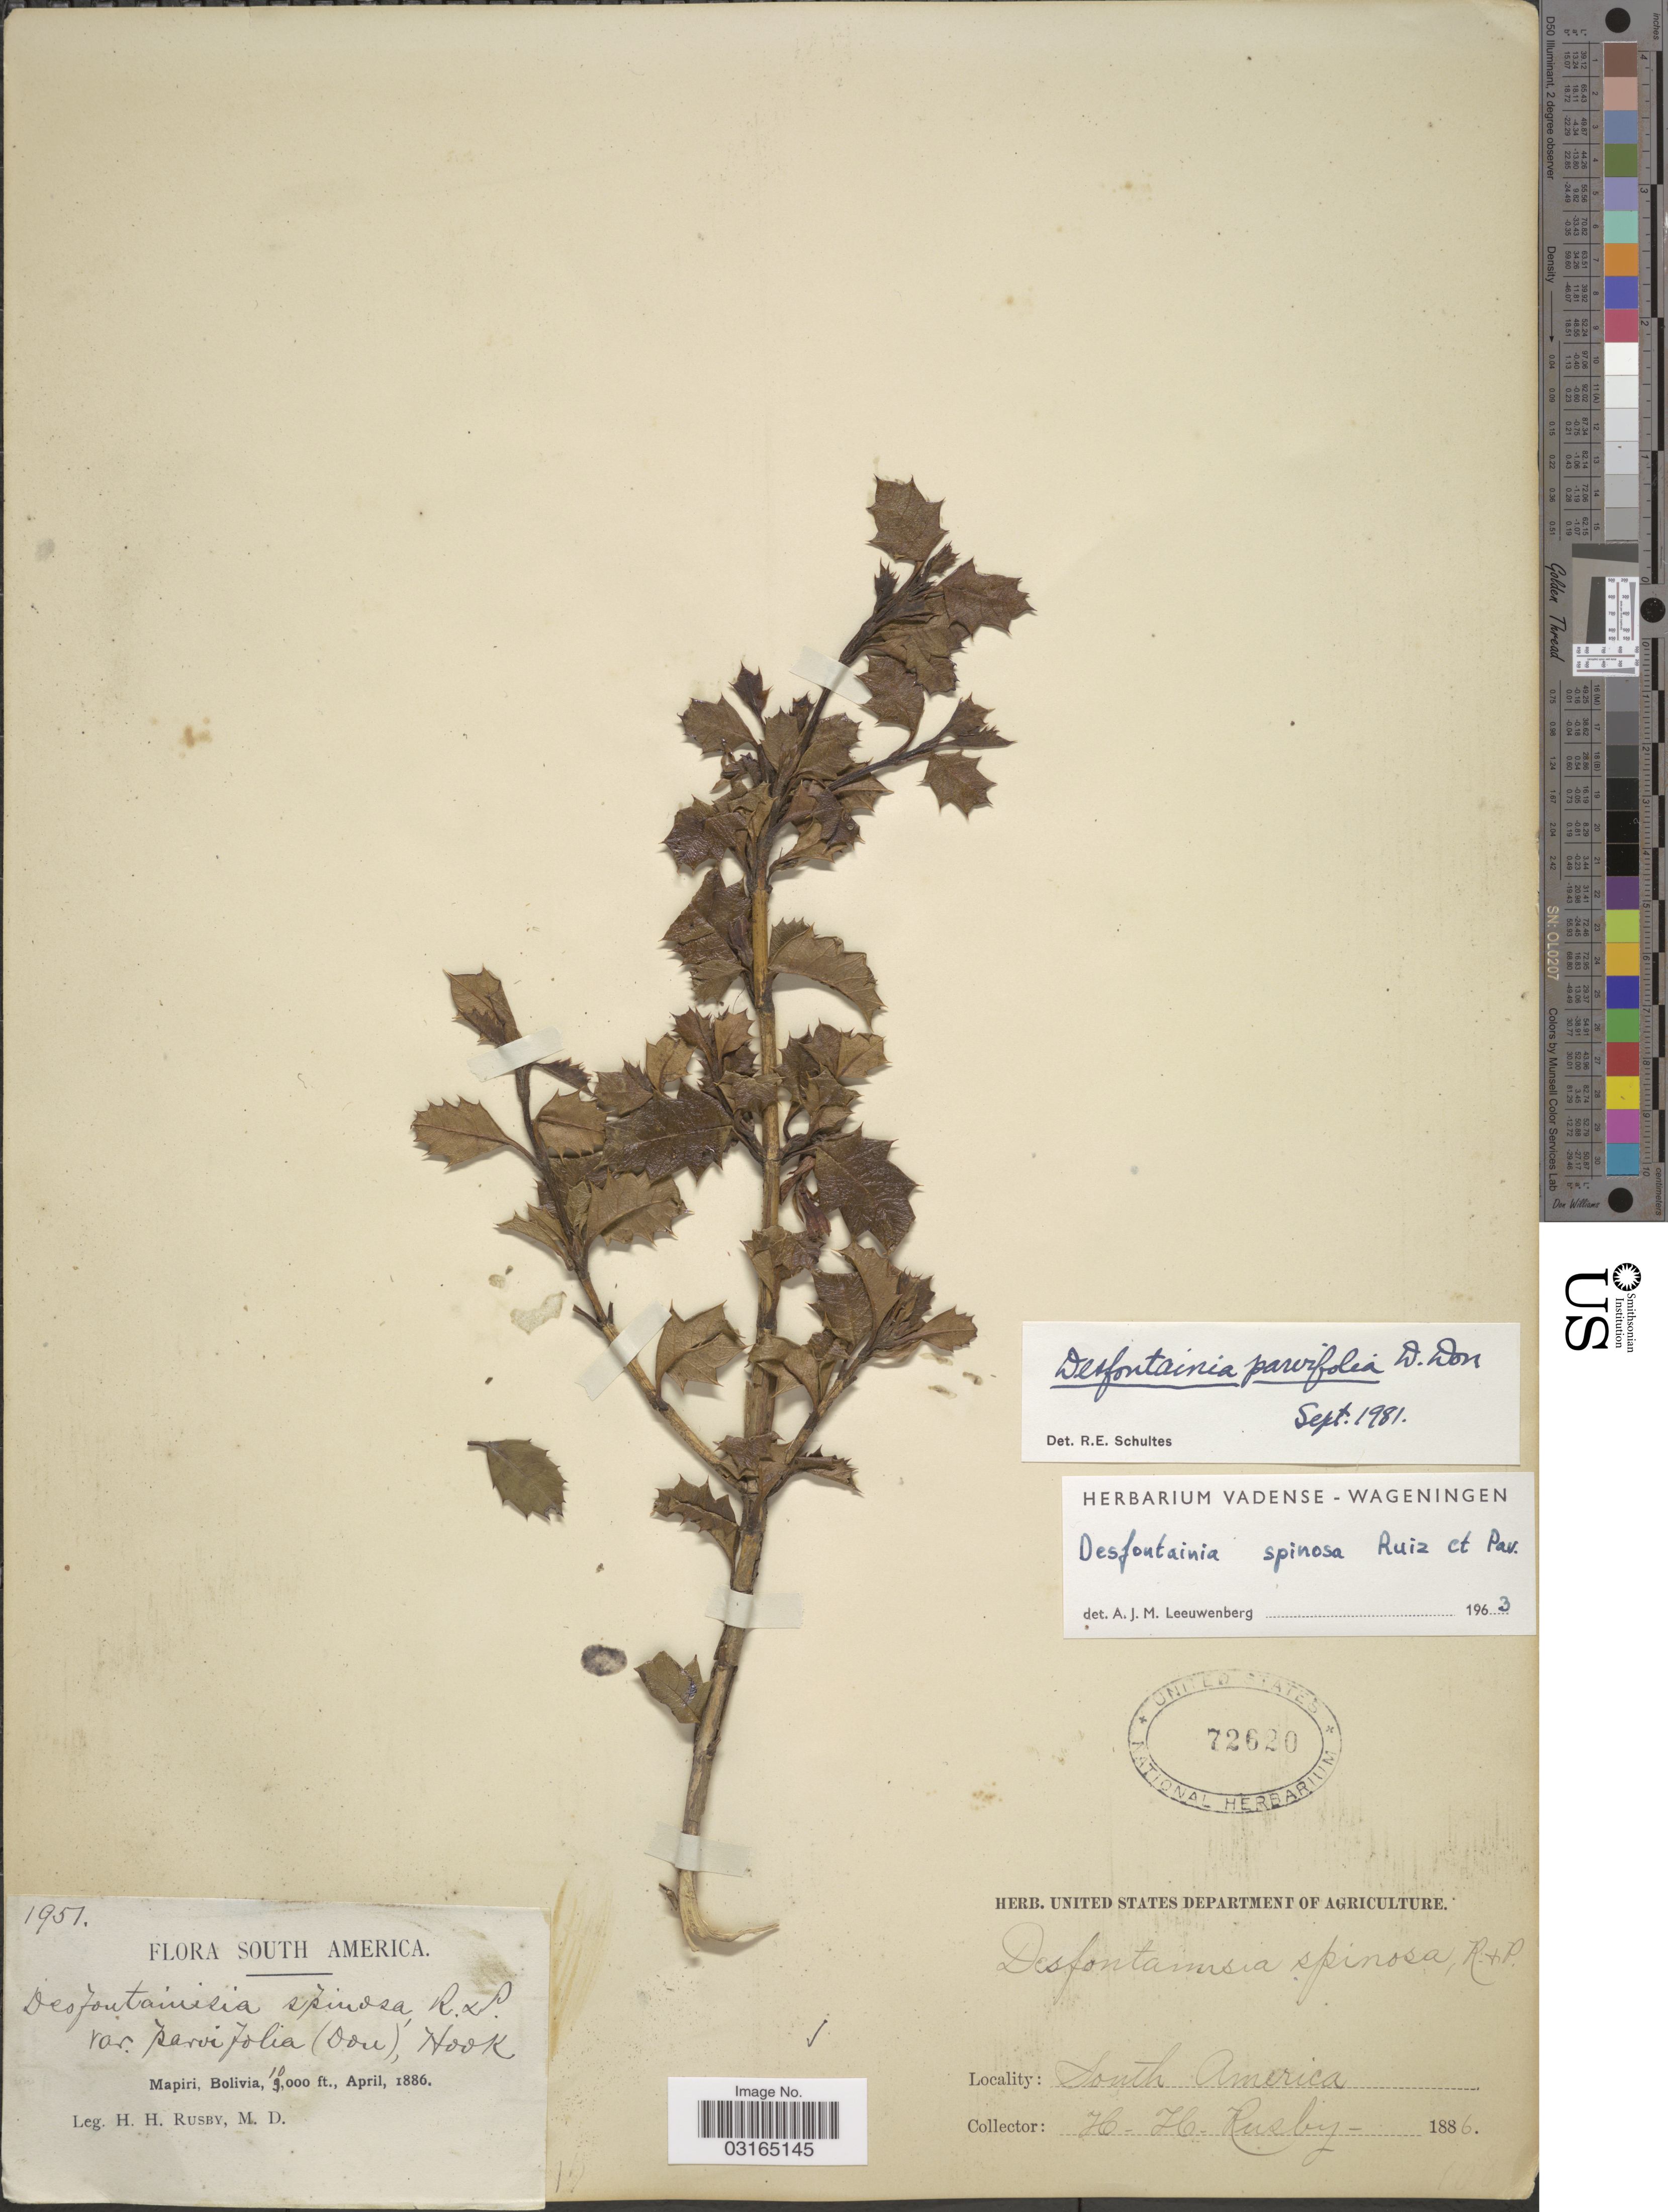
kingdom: Plantae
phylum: Tracheophyta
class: Magnoliopsida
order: Bruniales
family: Columelliaceae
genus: Desfontainia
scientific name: Desfontainia sp.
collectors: H. H. Rusby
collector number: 1951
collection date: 1886-04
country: Bolivia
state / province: La Páz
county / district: Larecaja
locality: Mapiri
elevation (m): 3048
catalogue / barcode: US 72620